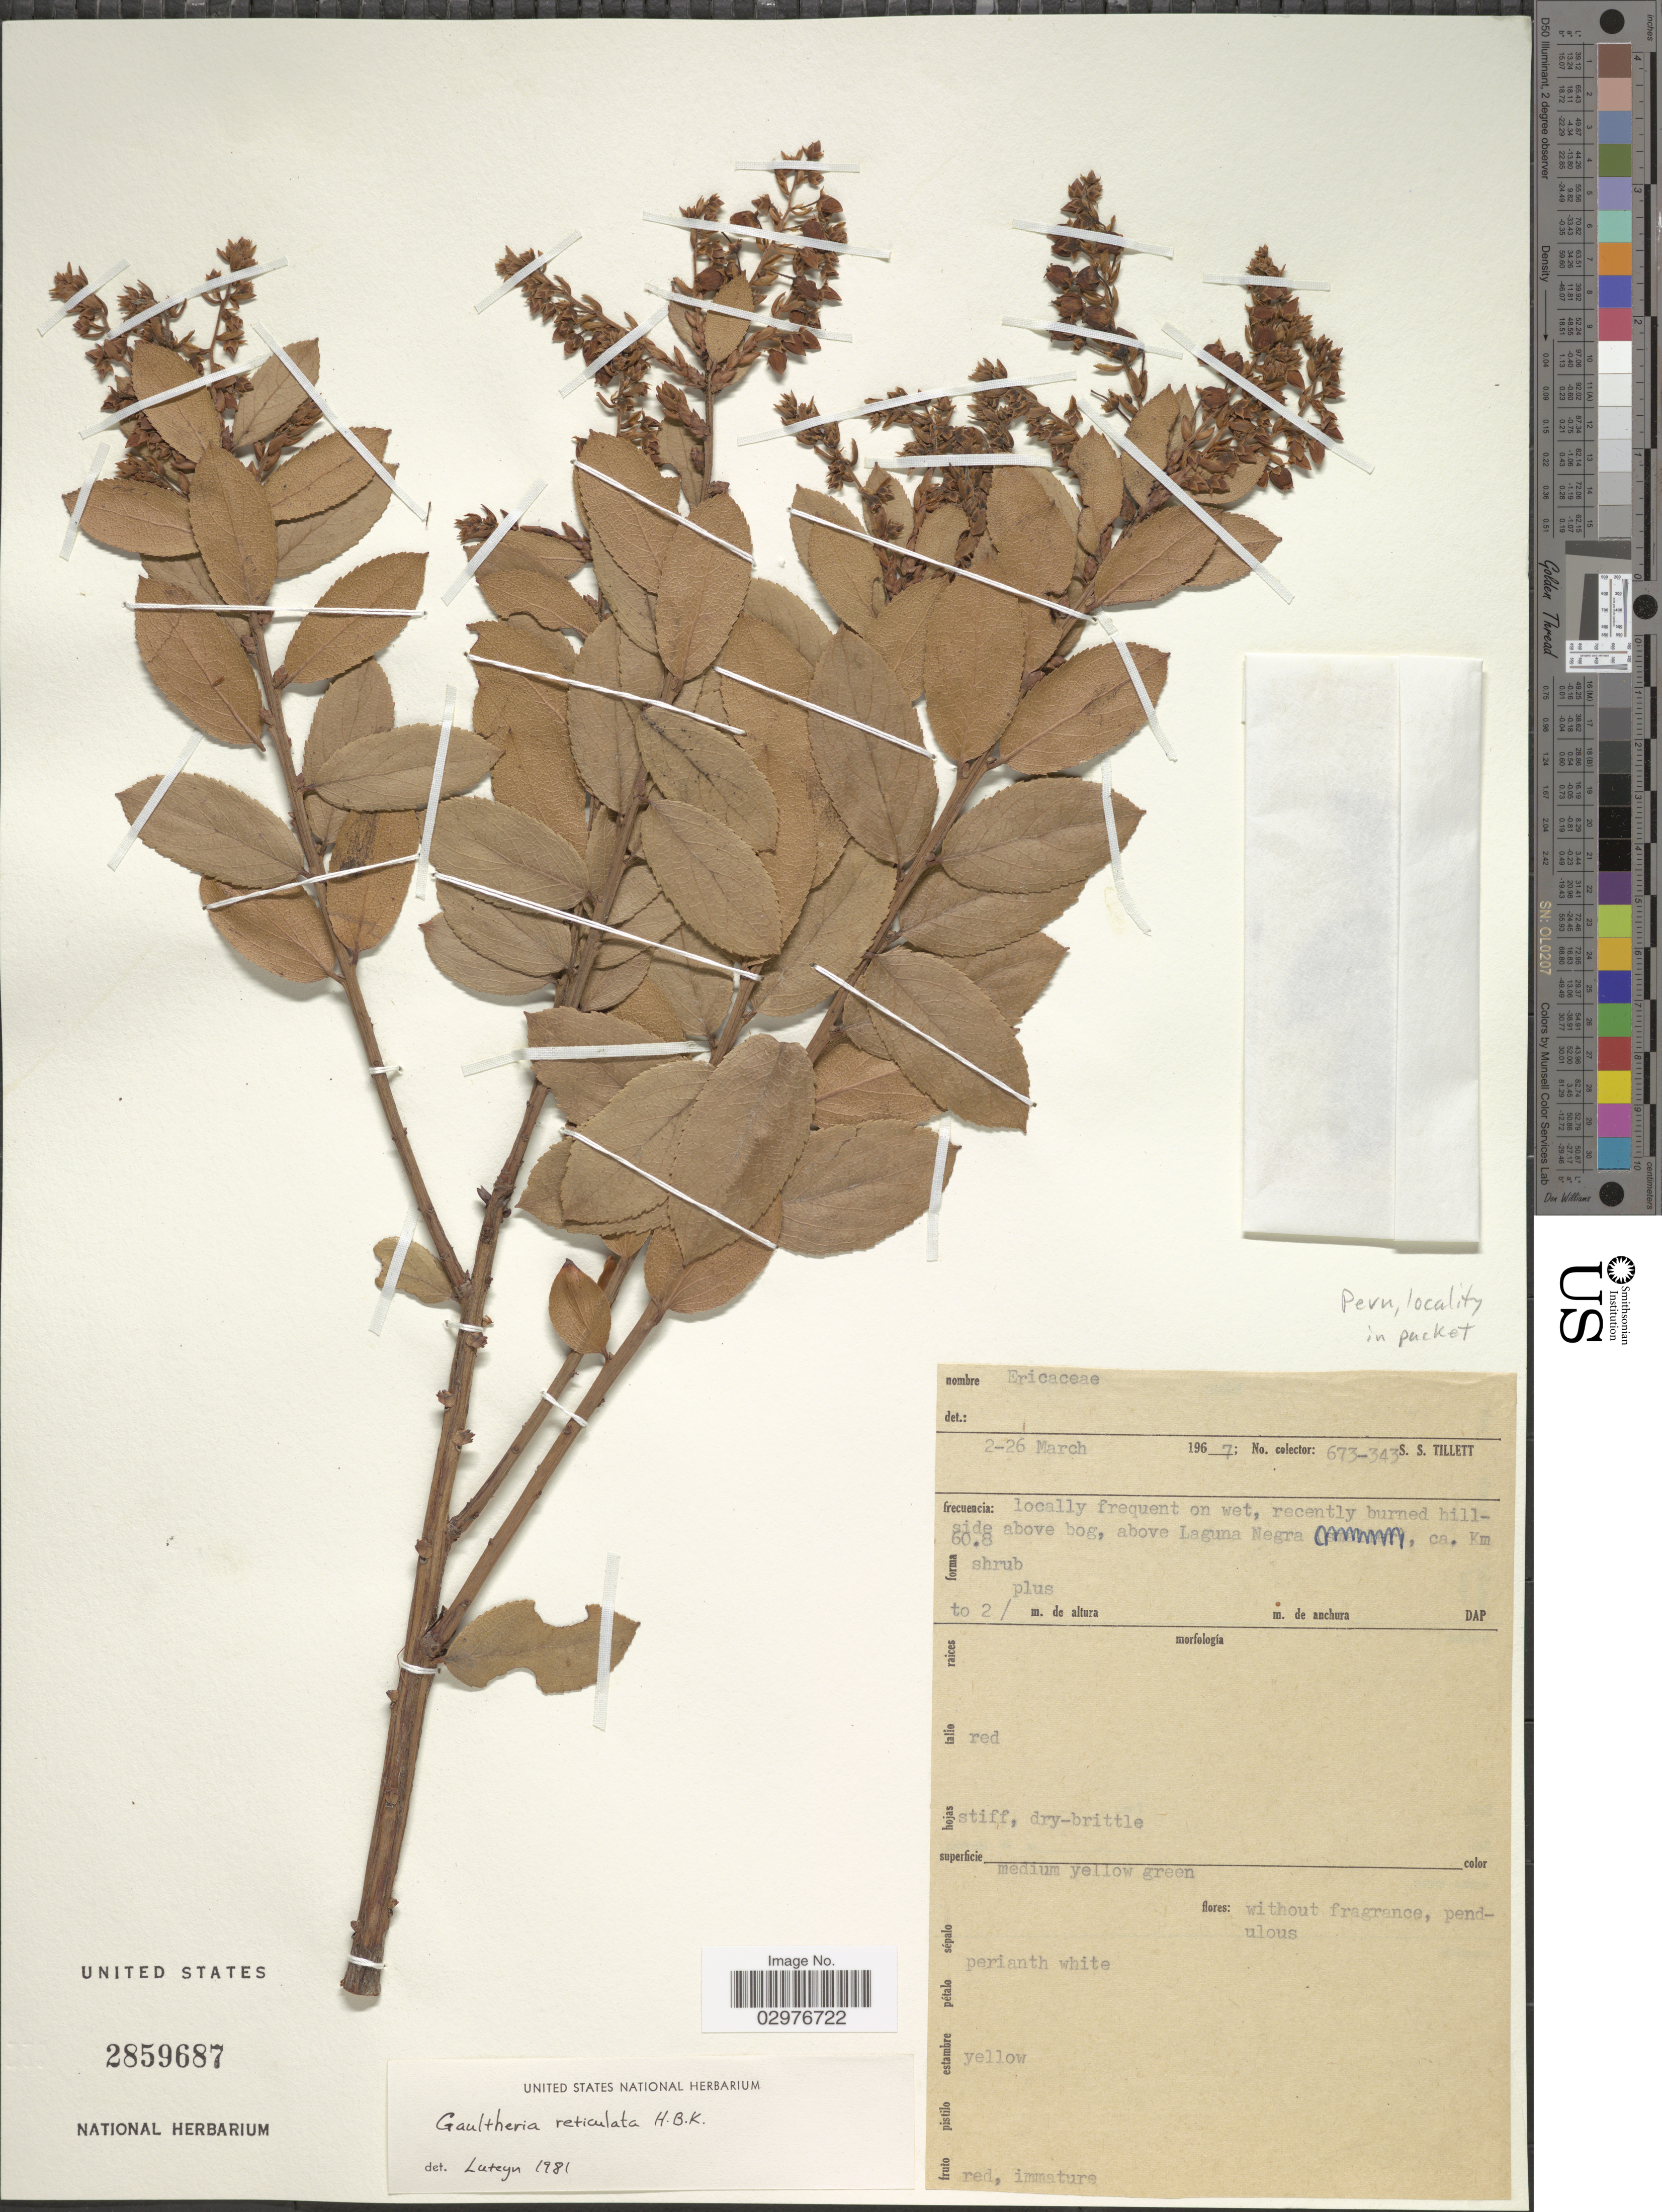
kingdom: Plantae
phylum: Tracheophyta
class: Magnoliopsida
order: Ericales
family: Ericaceae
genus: Gaultheria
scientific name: Gaultheria reticulata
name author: Kunth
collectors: S. S. Tillett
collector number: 673-434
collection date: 1967-03-02/1967-03-26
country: Peru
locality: Above Laguna Negra, ca. Km 60.8.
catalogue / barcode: US 2859687